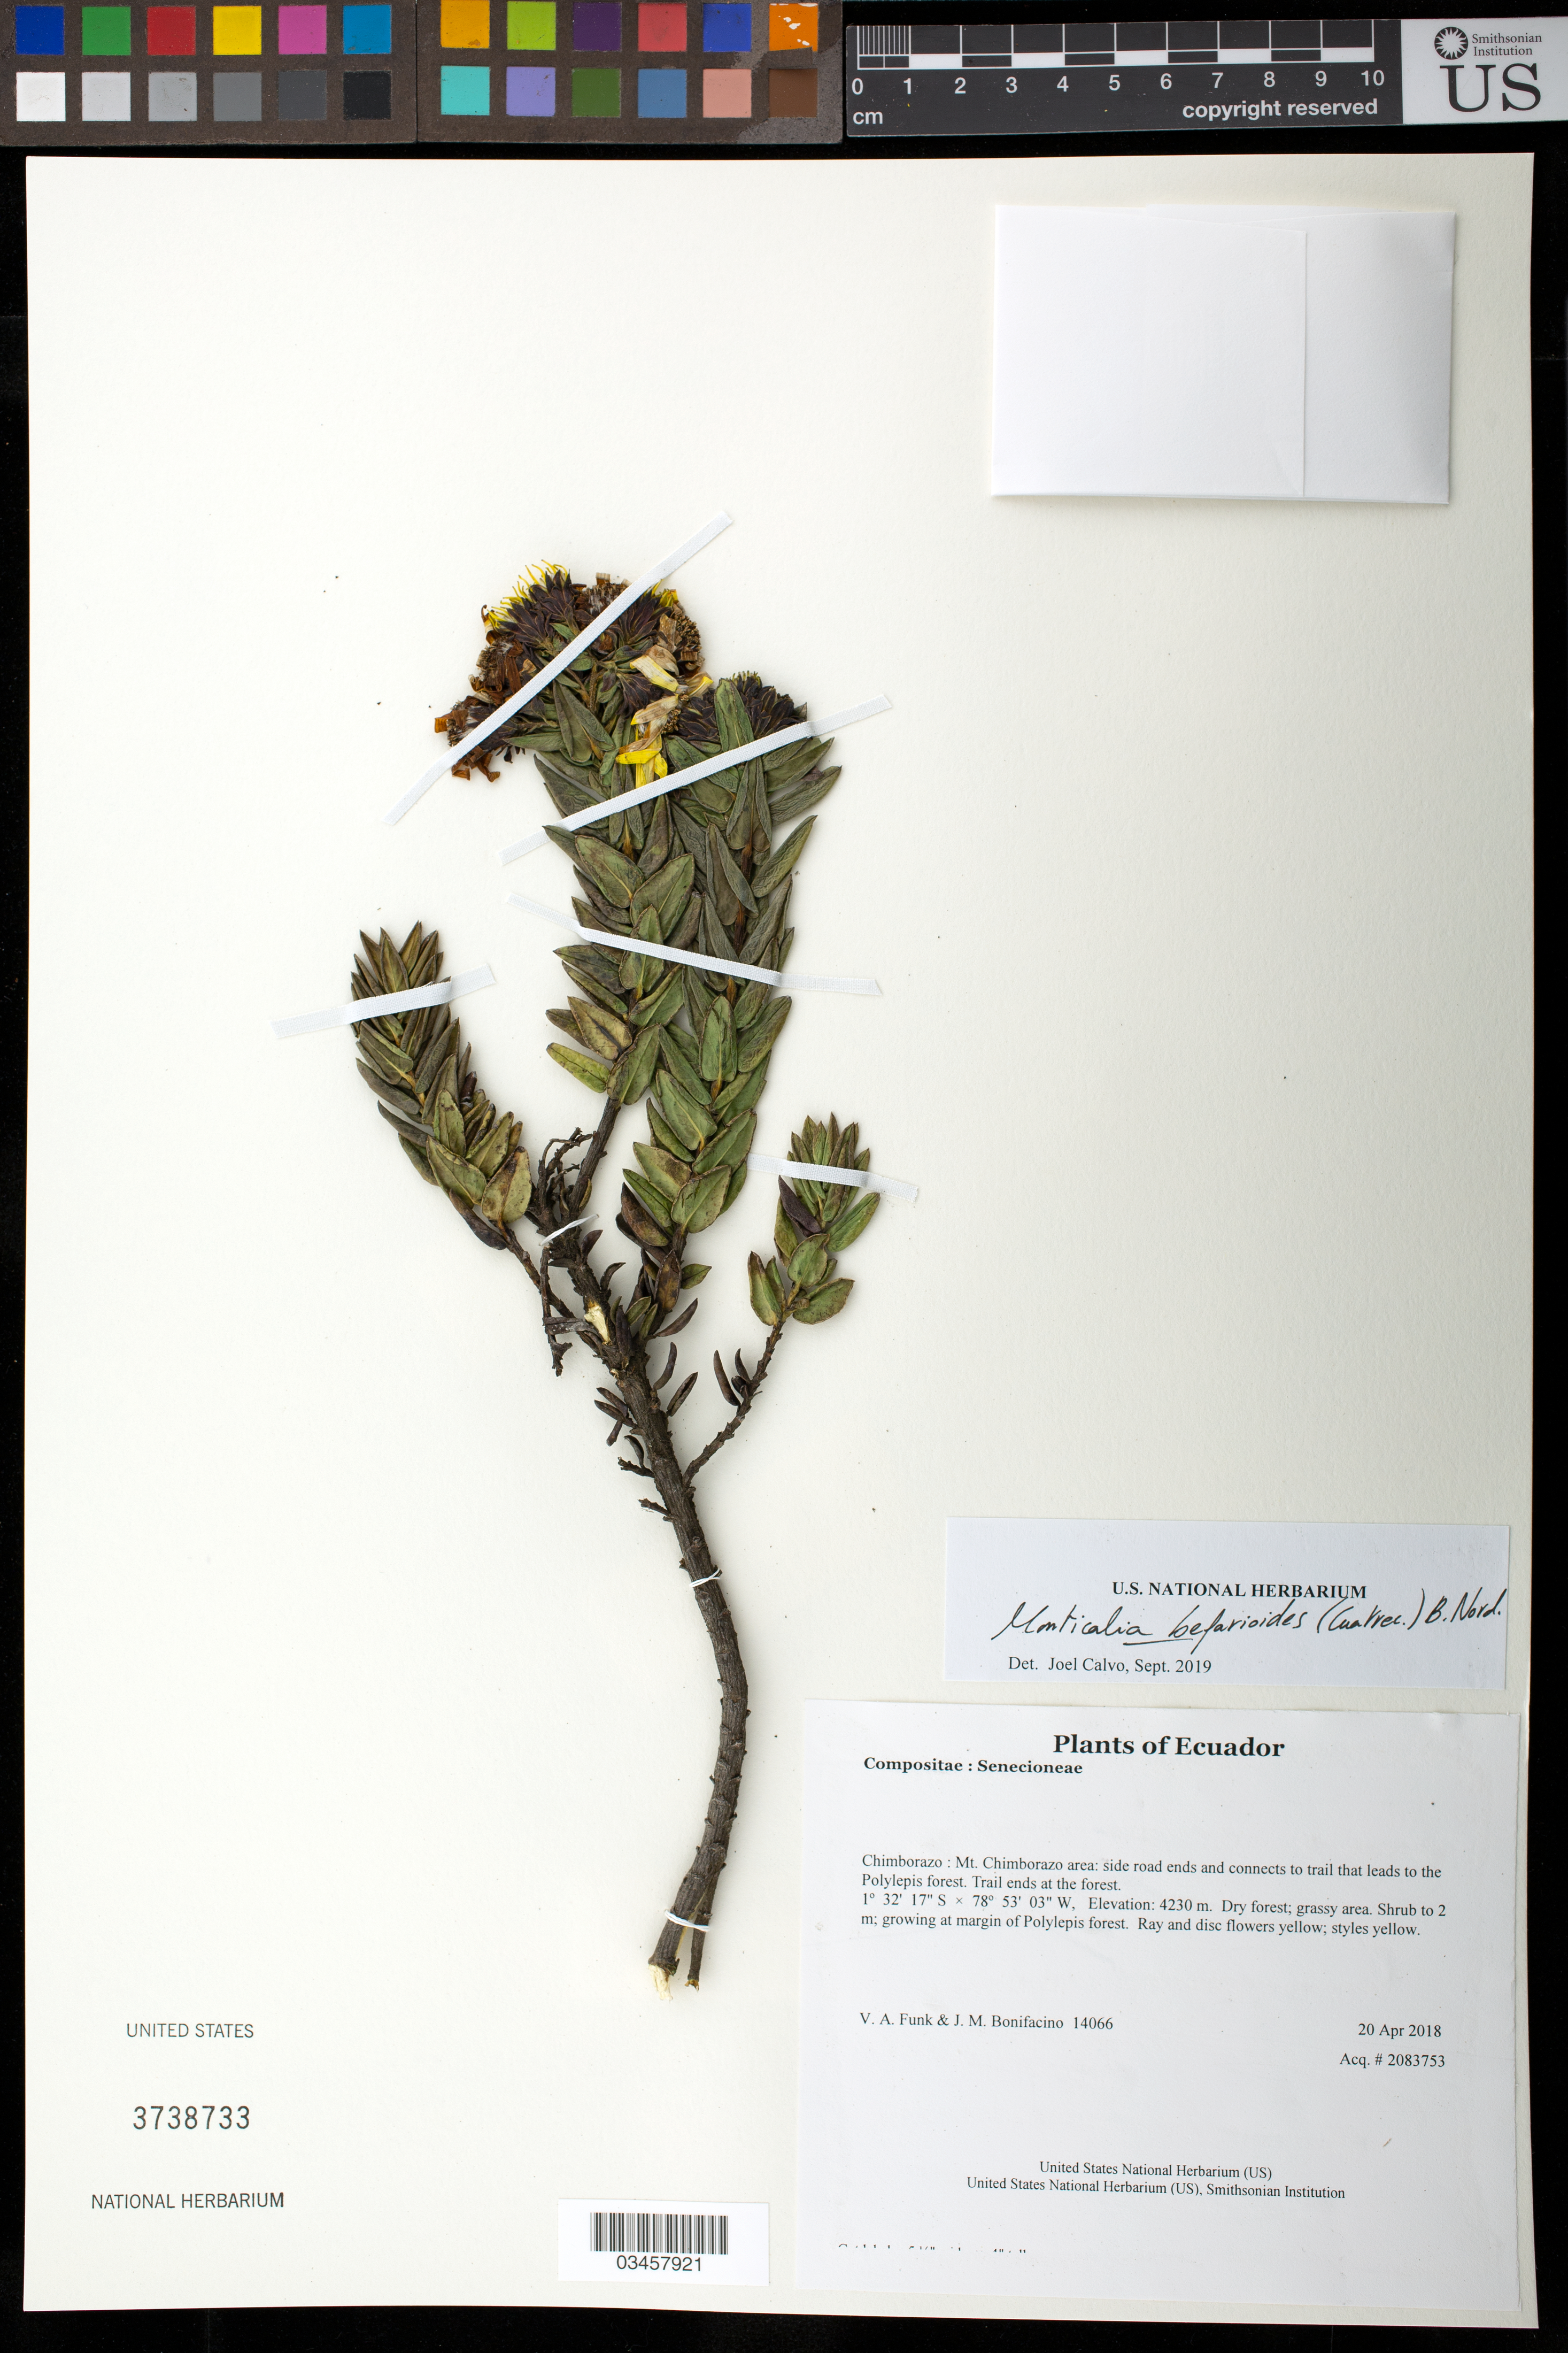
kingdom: Plantae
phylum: Tracheophyta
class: Magnoliopsida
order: Asterales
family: Asteraceae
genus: Monticalia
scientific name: Monticalia befarioides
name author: (Cuatrec.) B. Nord.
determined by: Calvo, Joel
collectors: V. Funk & M. Bonifacino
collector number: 14066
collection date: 2018-04-20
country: Ecuador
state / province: Chimborazo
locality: Mt. Chimborazo area: side road ends and connects to trail that leads to the Polylepis forest. Trail ends at the forest.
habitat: Dry forest; grassy area.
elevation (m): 4230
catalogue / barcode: US 3738733